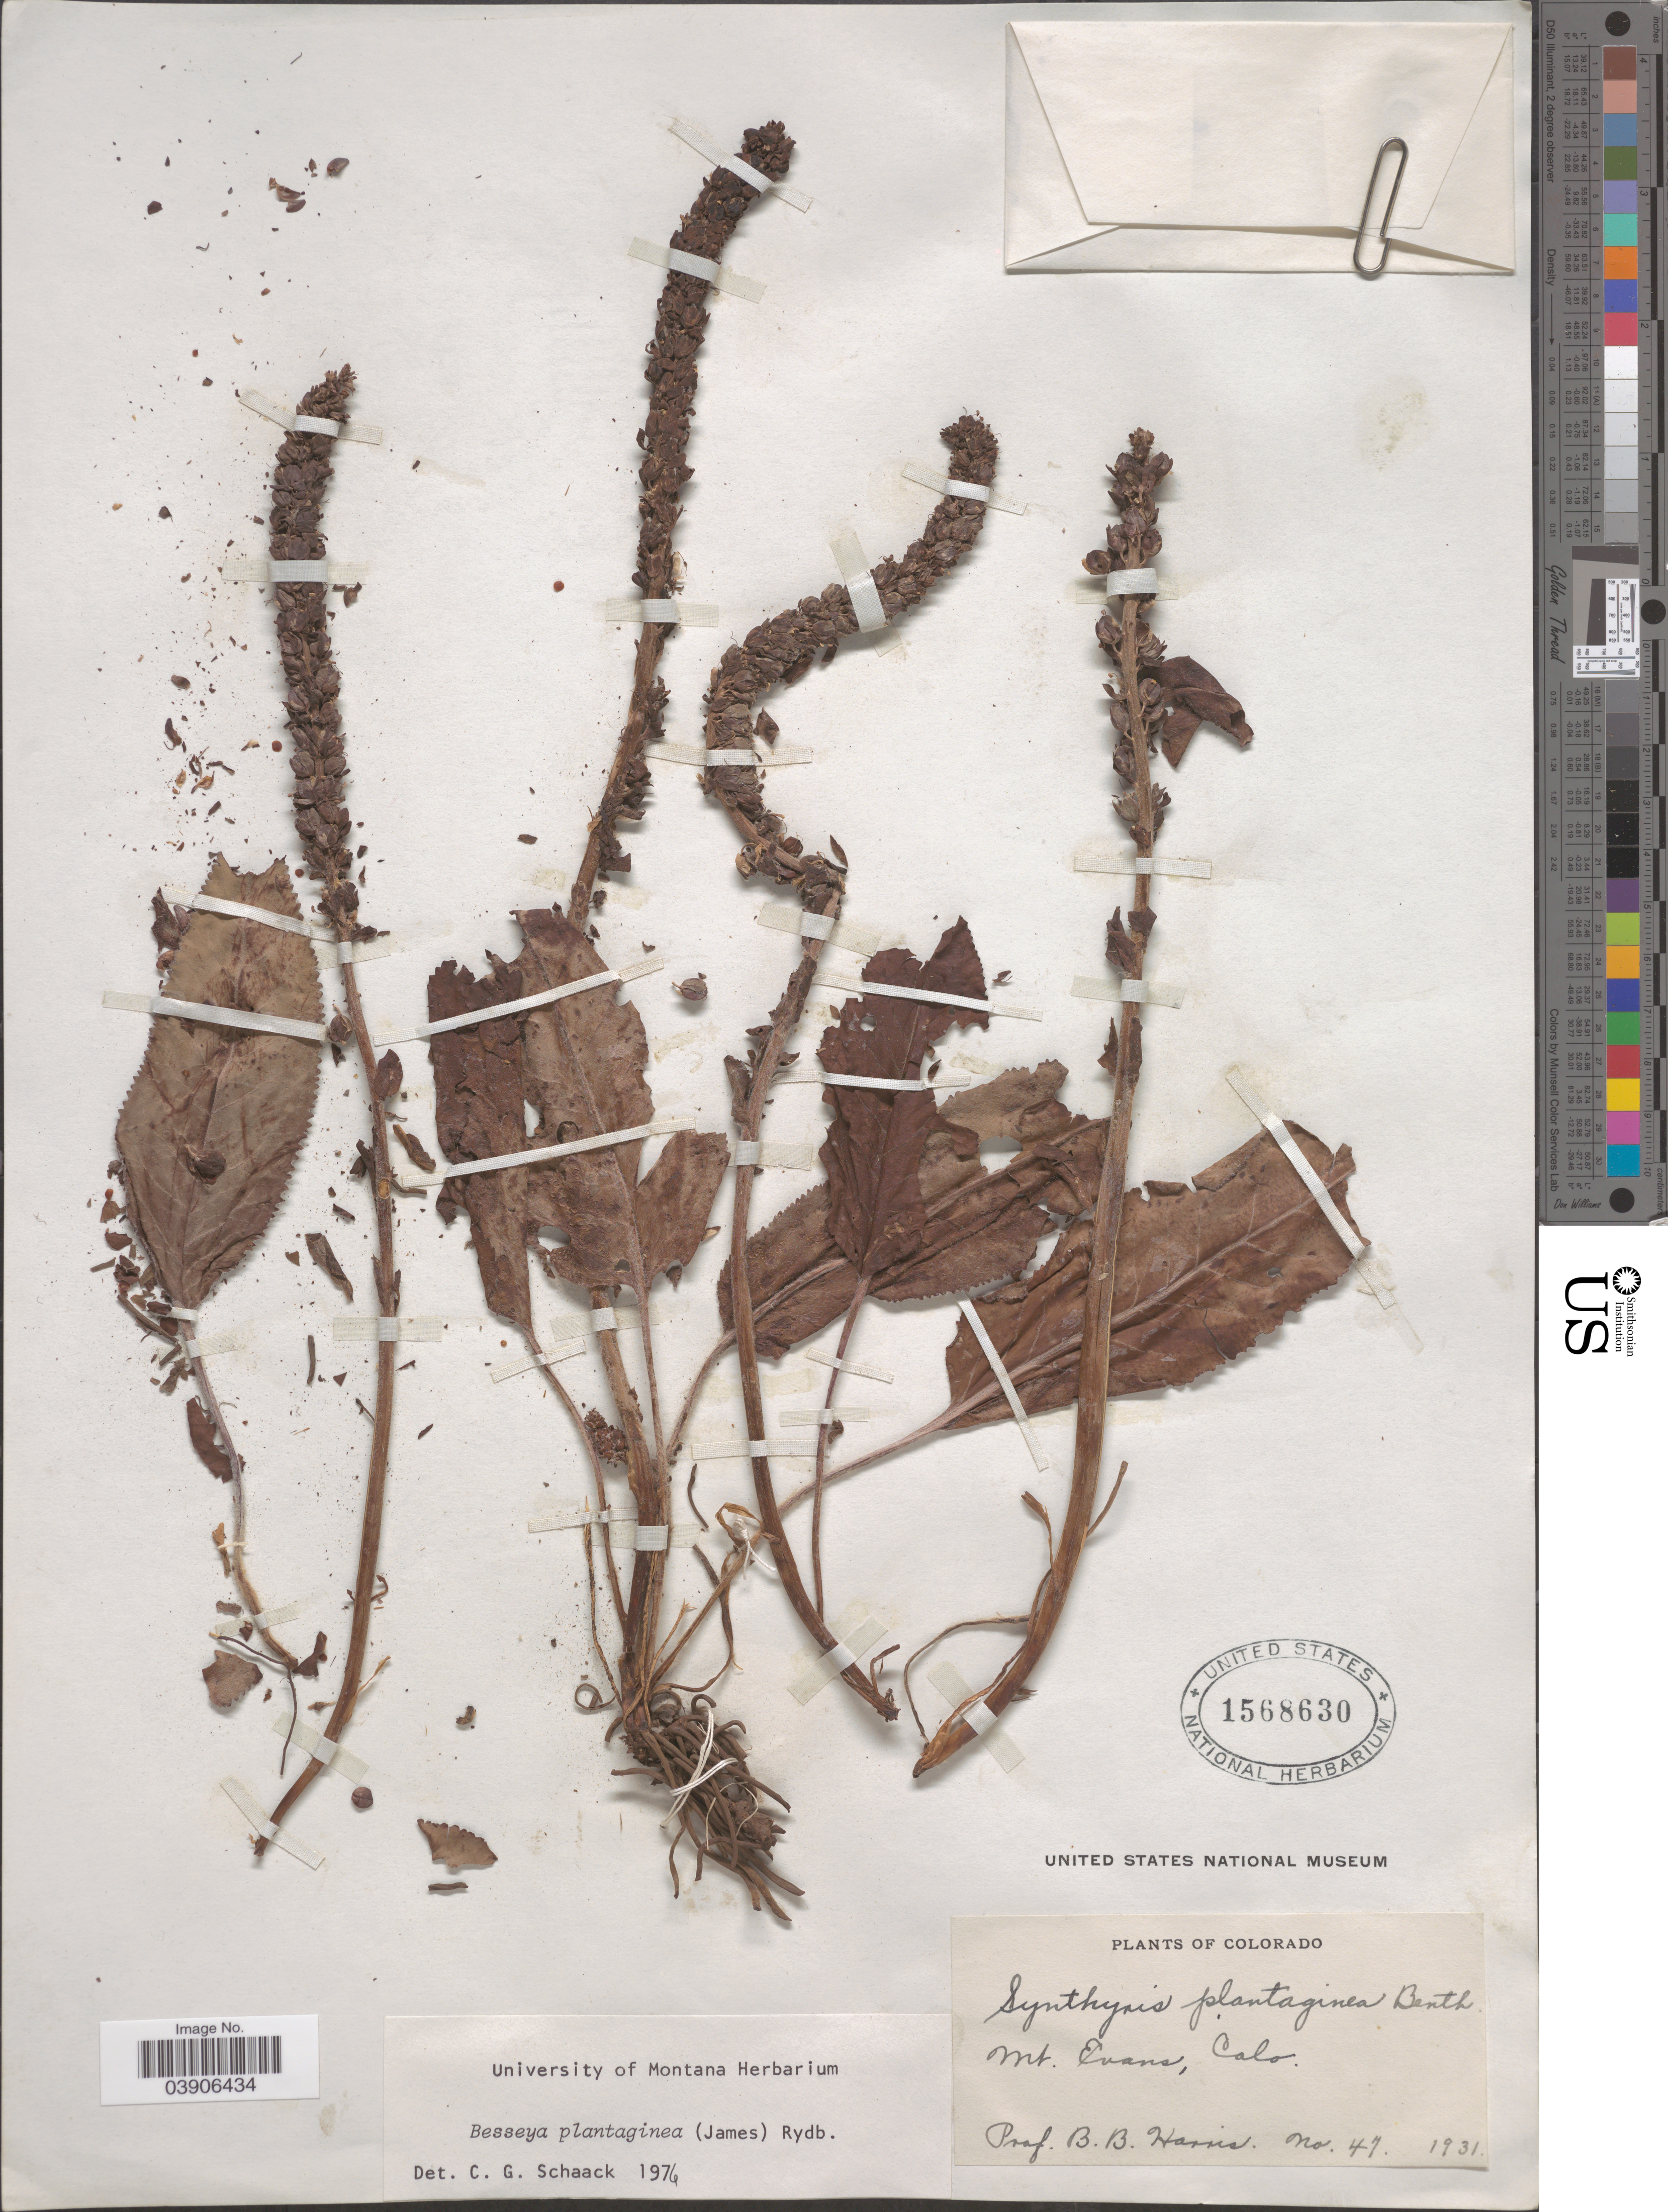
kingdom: Plantae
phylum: Tracheophyta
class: Magnoliopsida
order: Lamiales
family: Plantaginaceae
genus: Synthyris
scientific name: Synthyris plantaginea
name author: (E. James) Benth.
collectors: B. B. Harris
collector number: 47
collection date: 1931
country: United States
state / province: Colorado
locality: Mt. Evans.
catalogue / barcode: US 1568630